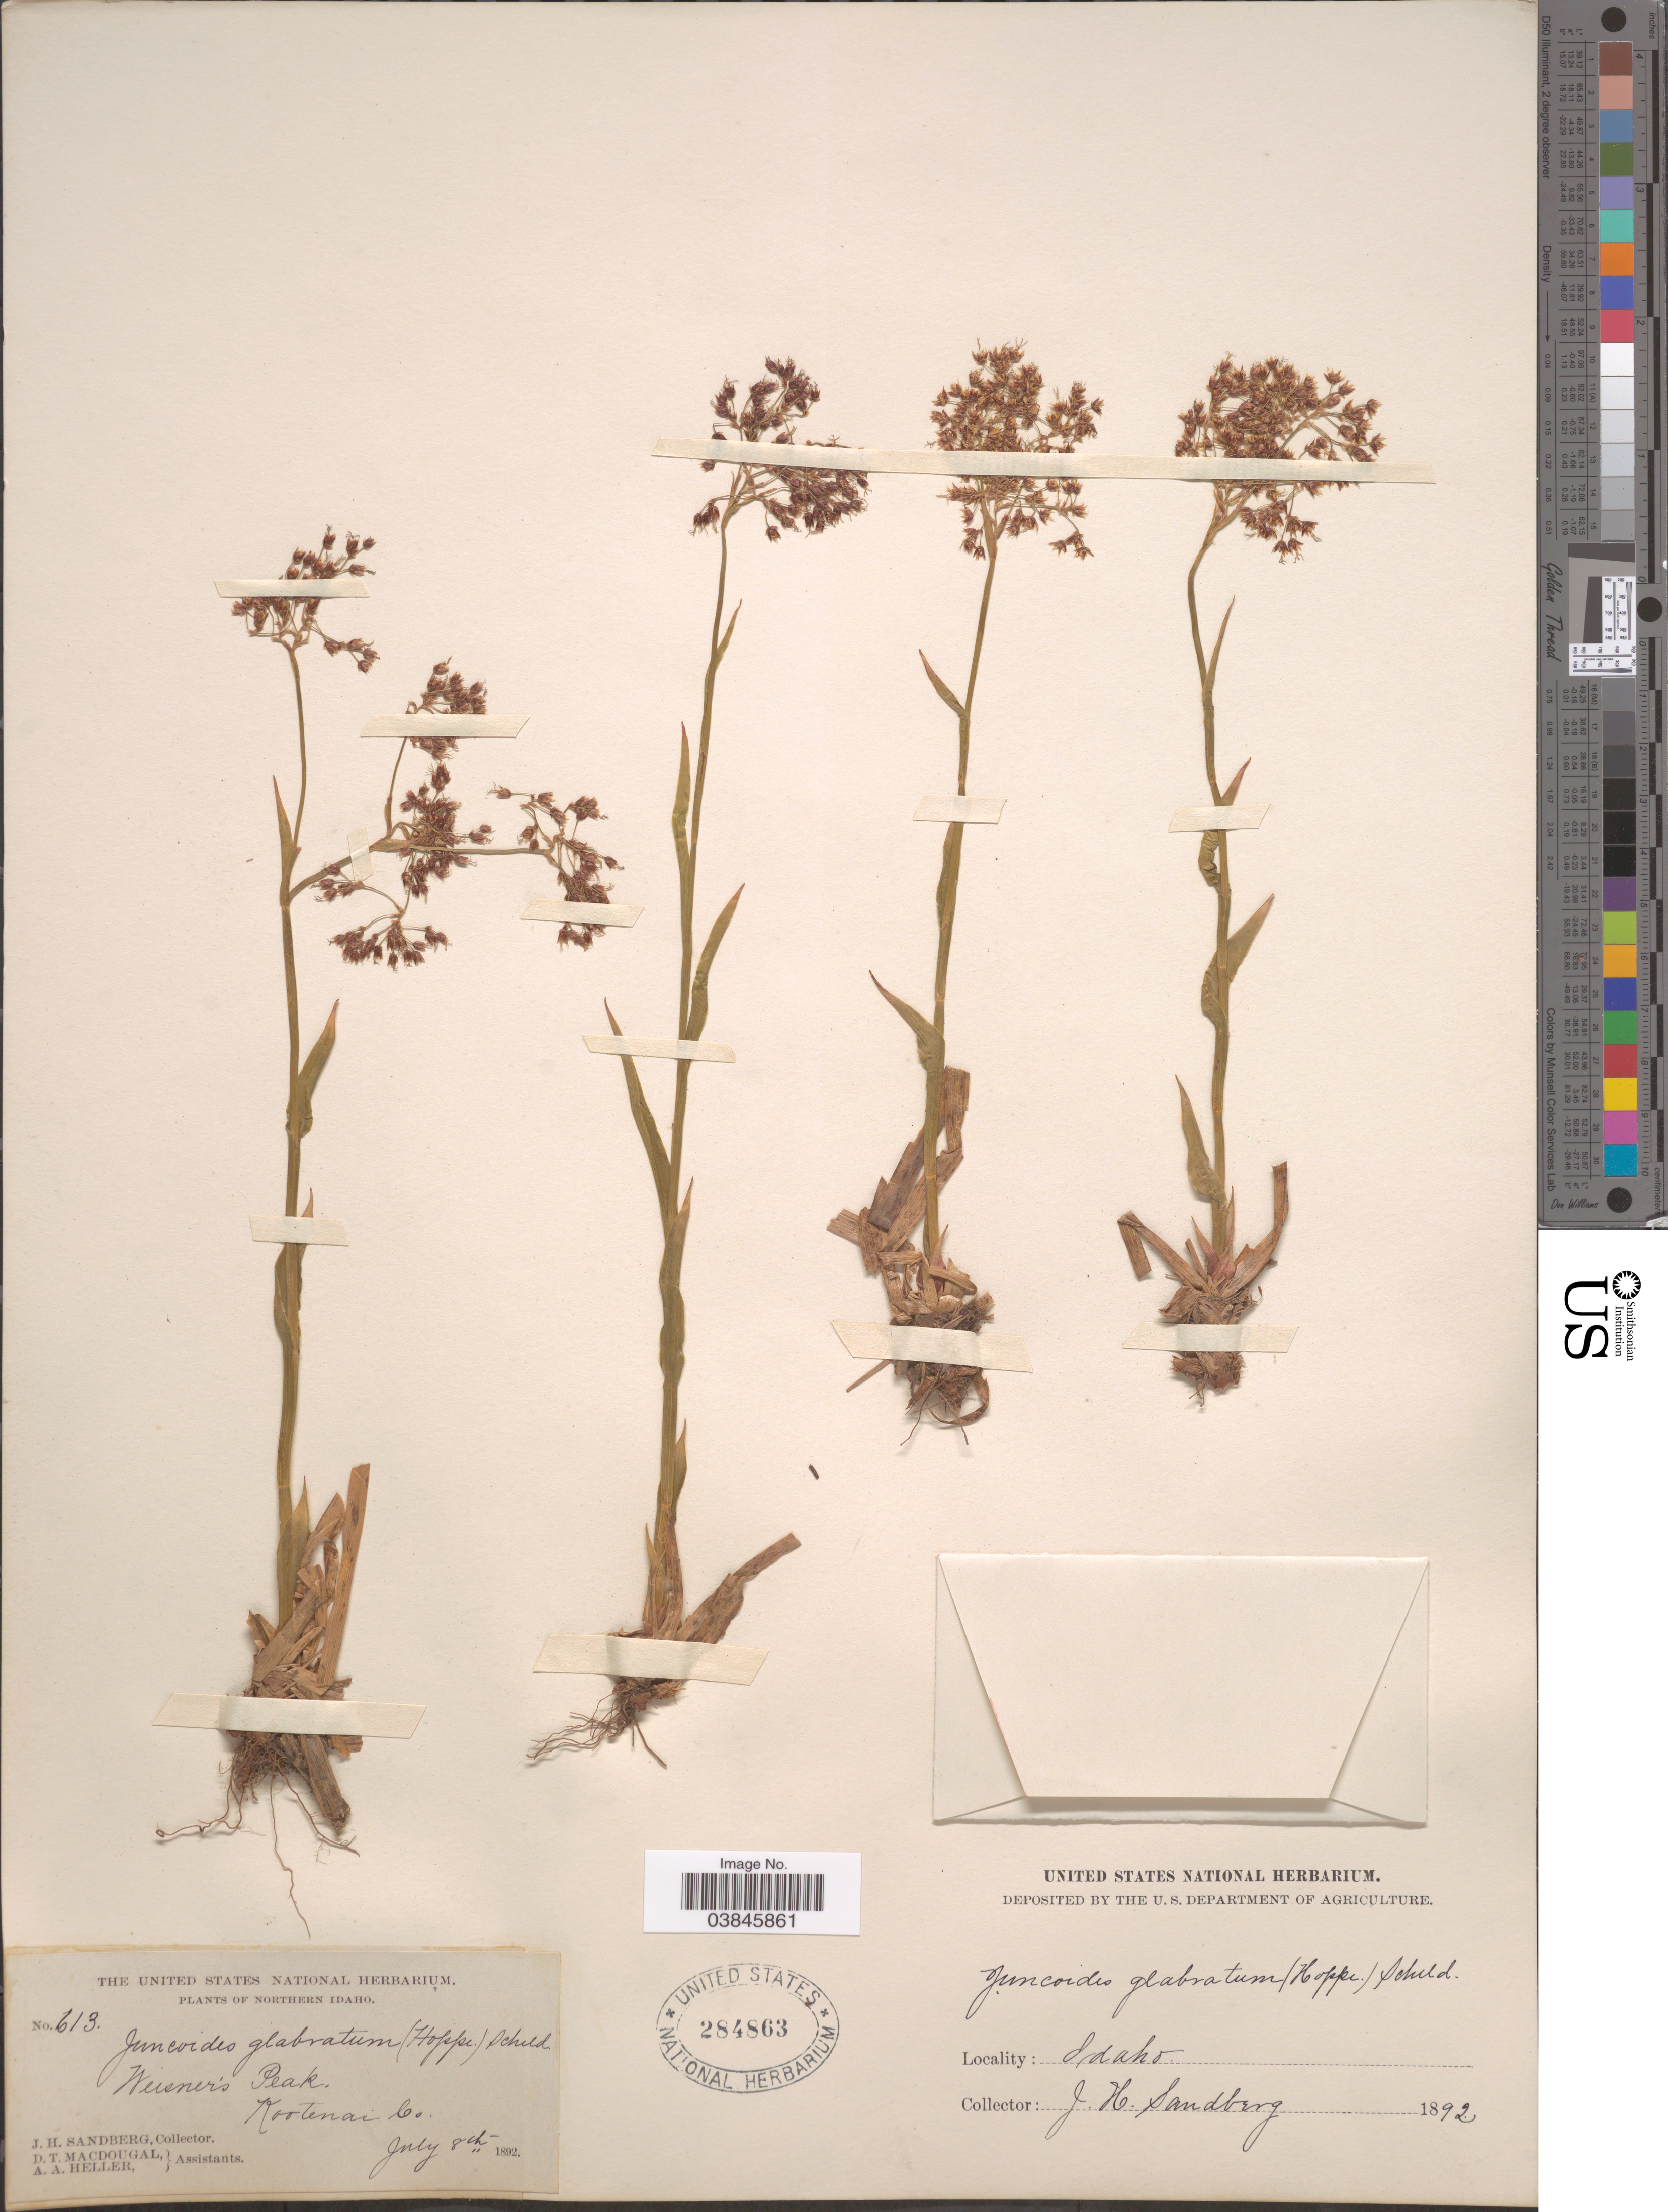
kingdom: Plantae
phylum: Tracheophyta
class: Liliopsida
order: Poales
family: Juncaceae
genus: Luzula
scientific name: Luzula glabrata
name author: (Hoppe) Desv.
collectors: J. H. Sandberg, D. T. MacDougal & A. A. Heller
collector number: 613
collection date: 1892-07-08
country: United States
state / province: Idaho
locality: Weisner's Peak, Kootenai Co.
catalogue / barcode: US 284863